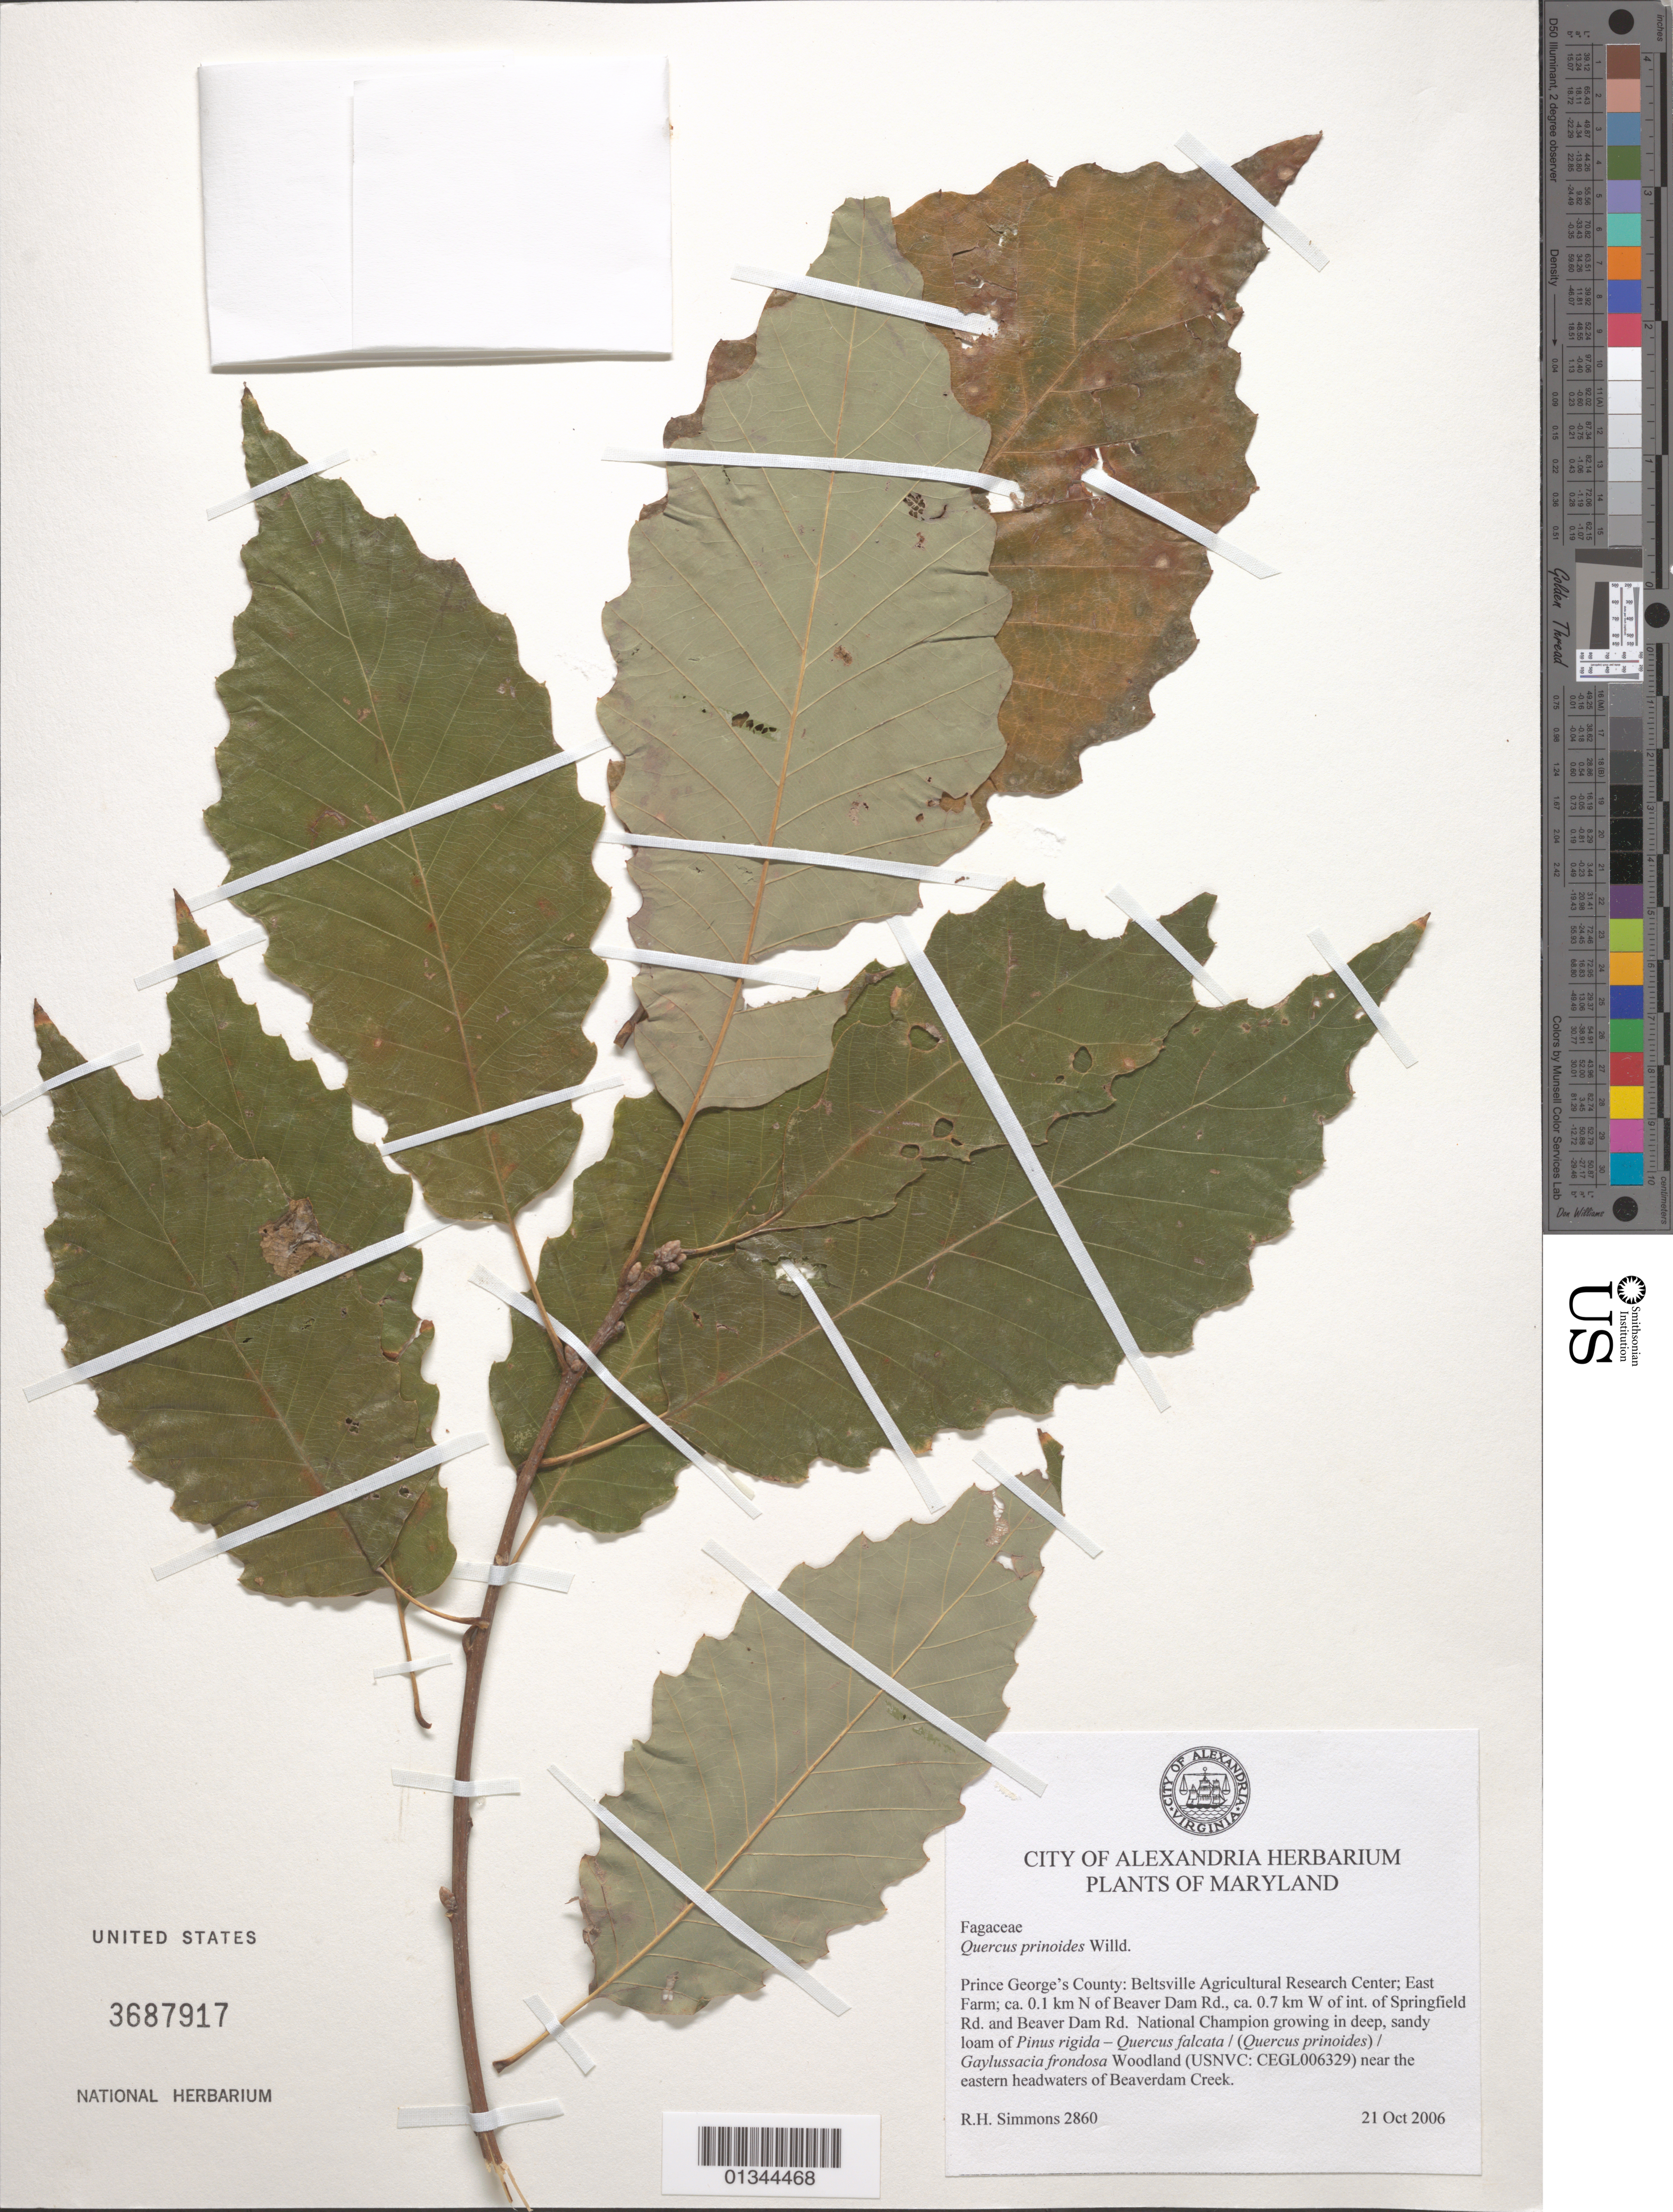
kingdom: Plantae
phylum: Tracheophyta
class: Magnoliopsida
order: Fagales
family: Fagaceae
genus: Quercus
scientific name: Quercus prinoides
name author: Willd.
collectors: R. H. Simmons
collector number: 2860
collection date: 2006-10-21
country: United States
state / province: Maryland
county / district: Prince George's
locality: Beltsville Agricultural Research Center; East Farm; ca. 0.1 km N of Beaver Dam Rd., Ca. 0.7 km W of int. of Springfield Rd. and Beaver Dam Rd., near the eastern headwaters of Beaverdam Creek.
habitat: growing in deep, sandy loam.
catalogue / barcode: US 3687917